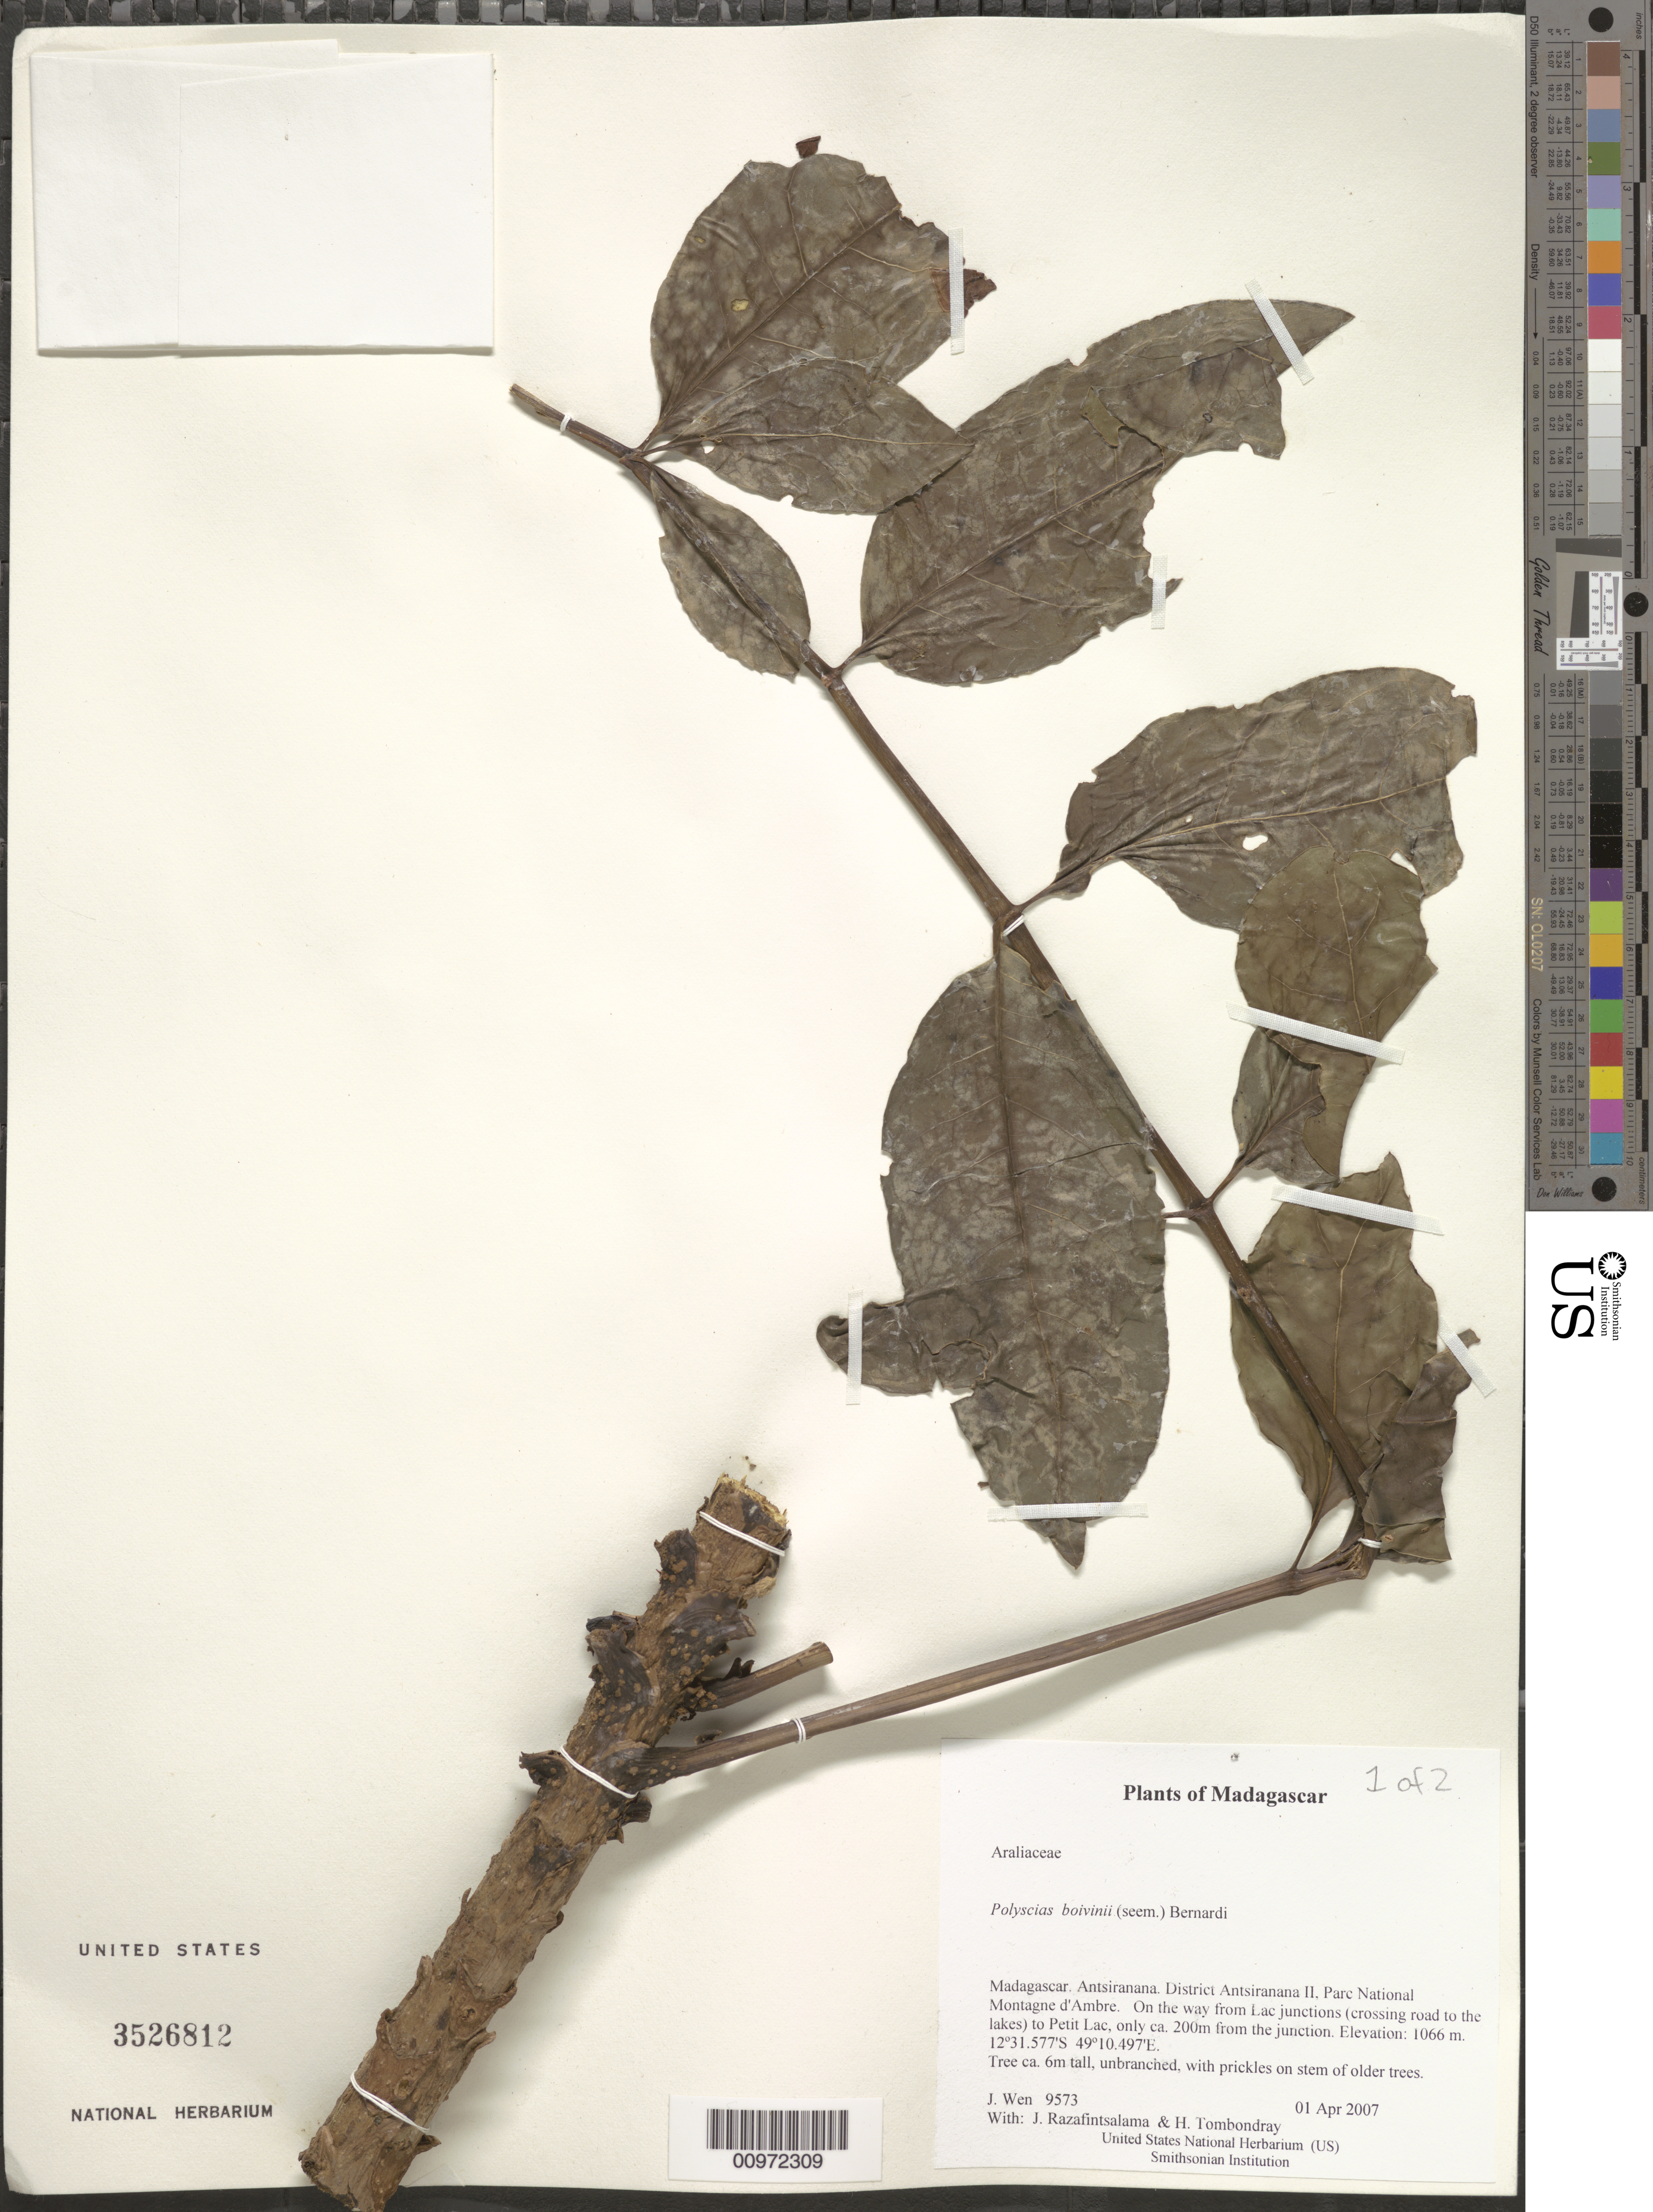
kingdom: Plantae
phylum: Tracheophyta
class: Magnoliopsida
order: Apiales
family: Araliaceae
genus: Polyscias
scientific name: Polyscias boivinii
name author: (Seem.) Bernardi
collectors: J. Wen, J. Razafintsalama & H. Tombondray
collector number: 9573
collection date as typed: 01 Apr 2007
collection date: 2007-04-01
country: Madagascar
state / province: Diana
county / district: Antsiranana II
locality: District Antsiranana II, Parc National Montagne d'Ambre. On the way from Lac junctions (crossing road to the lakes) to Petit Lac, only ca. 200m from the junction.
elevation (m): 1066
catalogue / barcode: US 3526812